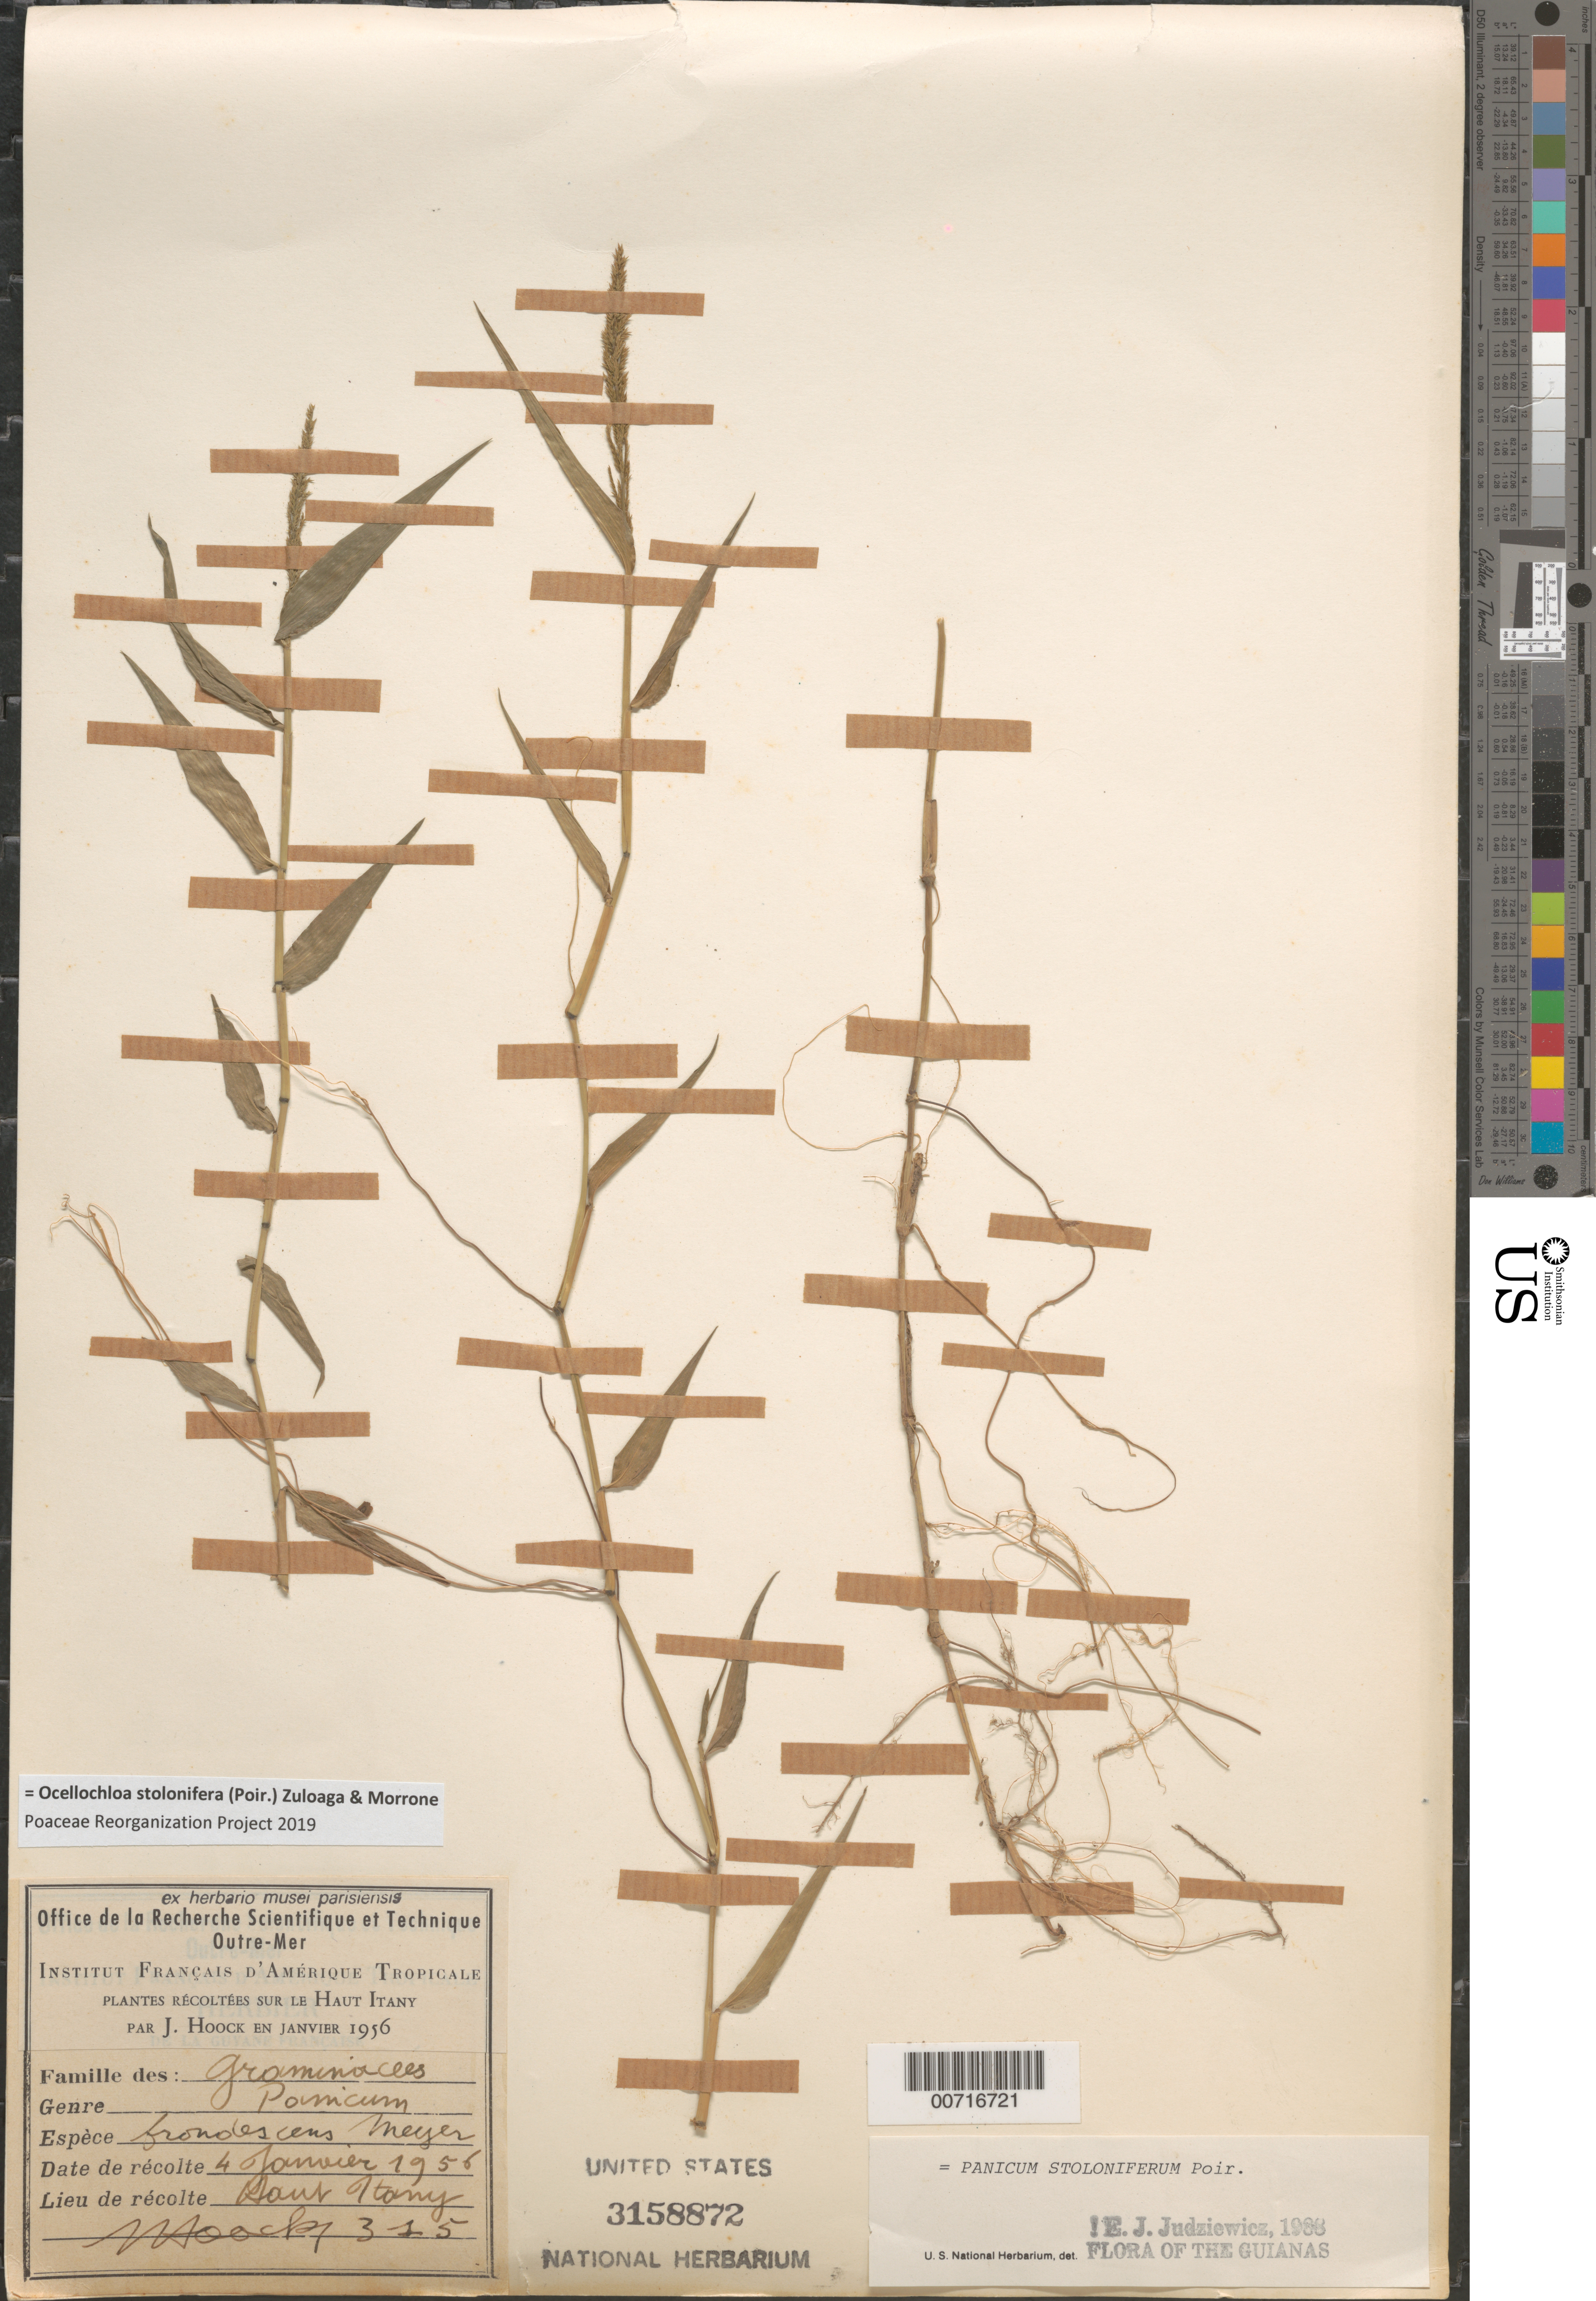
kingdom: Plantae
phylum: Tracheophyta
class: Liliopsida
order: Poales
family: Poaceae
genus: Ocellochloa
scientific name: Ocellochloa stolonifera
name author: (Poir.) Zuloaga & Morrone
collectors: J. Hoock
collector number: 315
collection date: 1956-01-04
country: French Guiana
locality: Haut Itany.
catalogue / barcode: US 3158872